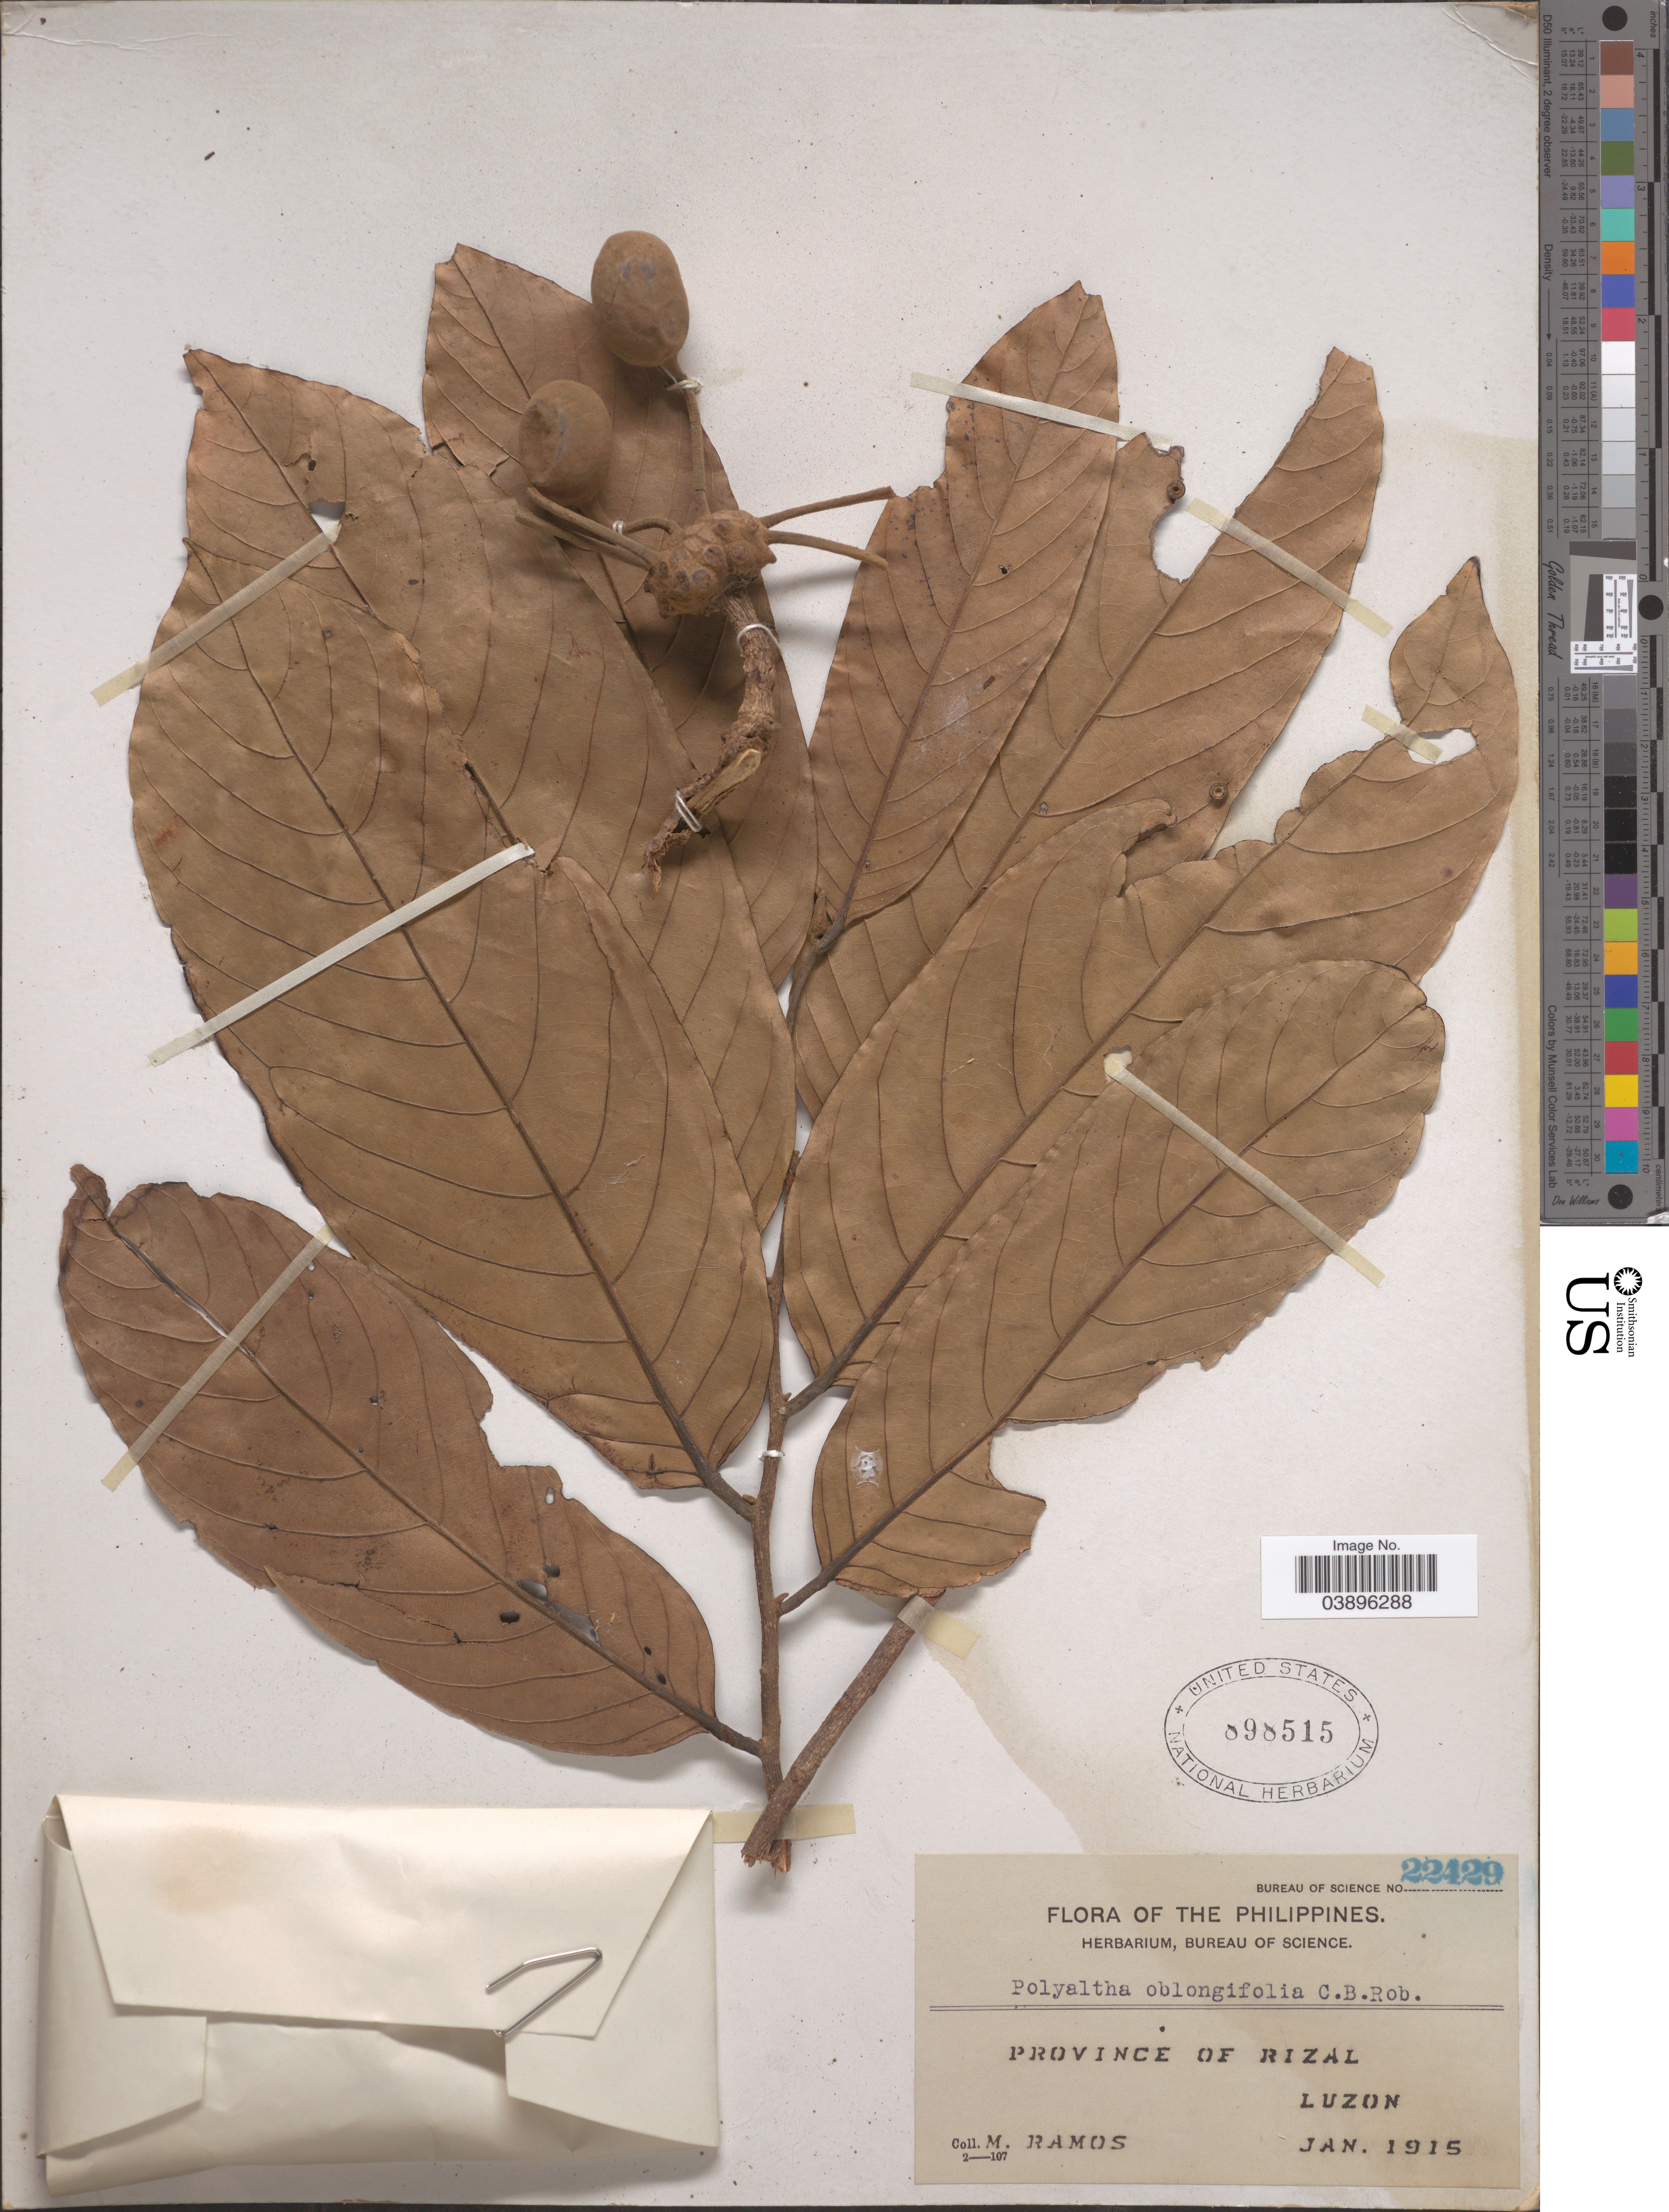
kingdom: Plantae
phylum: Tracheophyta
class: Magnoliopsida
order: Magnoliales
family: Annonaceae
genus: Polyalthia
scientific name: Polyalthia oblongifolia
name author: Burck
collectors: M. Ramos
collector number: Bureau of Science 22429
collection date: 1915-01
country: Philippines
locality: Province of Rizal. Luzon.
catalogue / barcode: US 898515